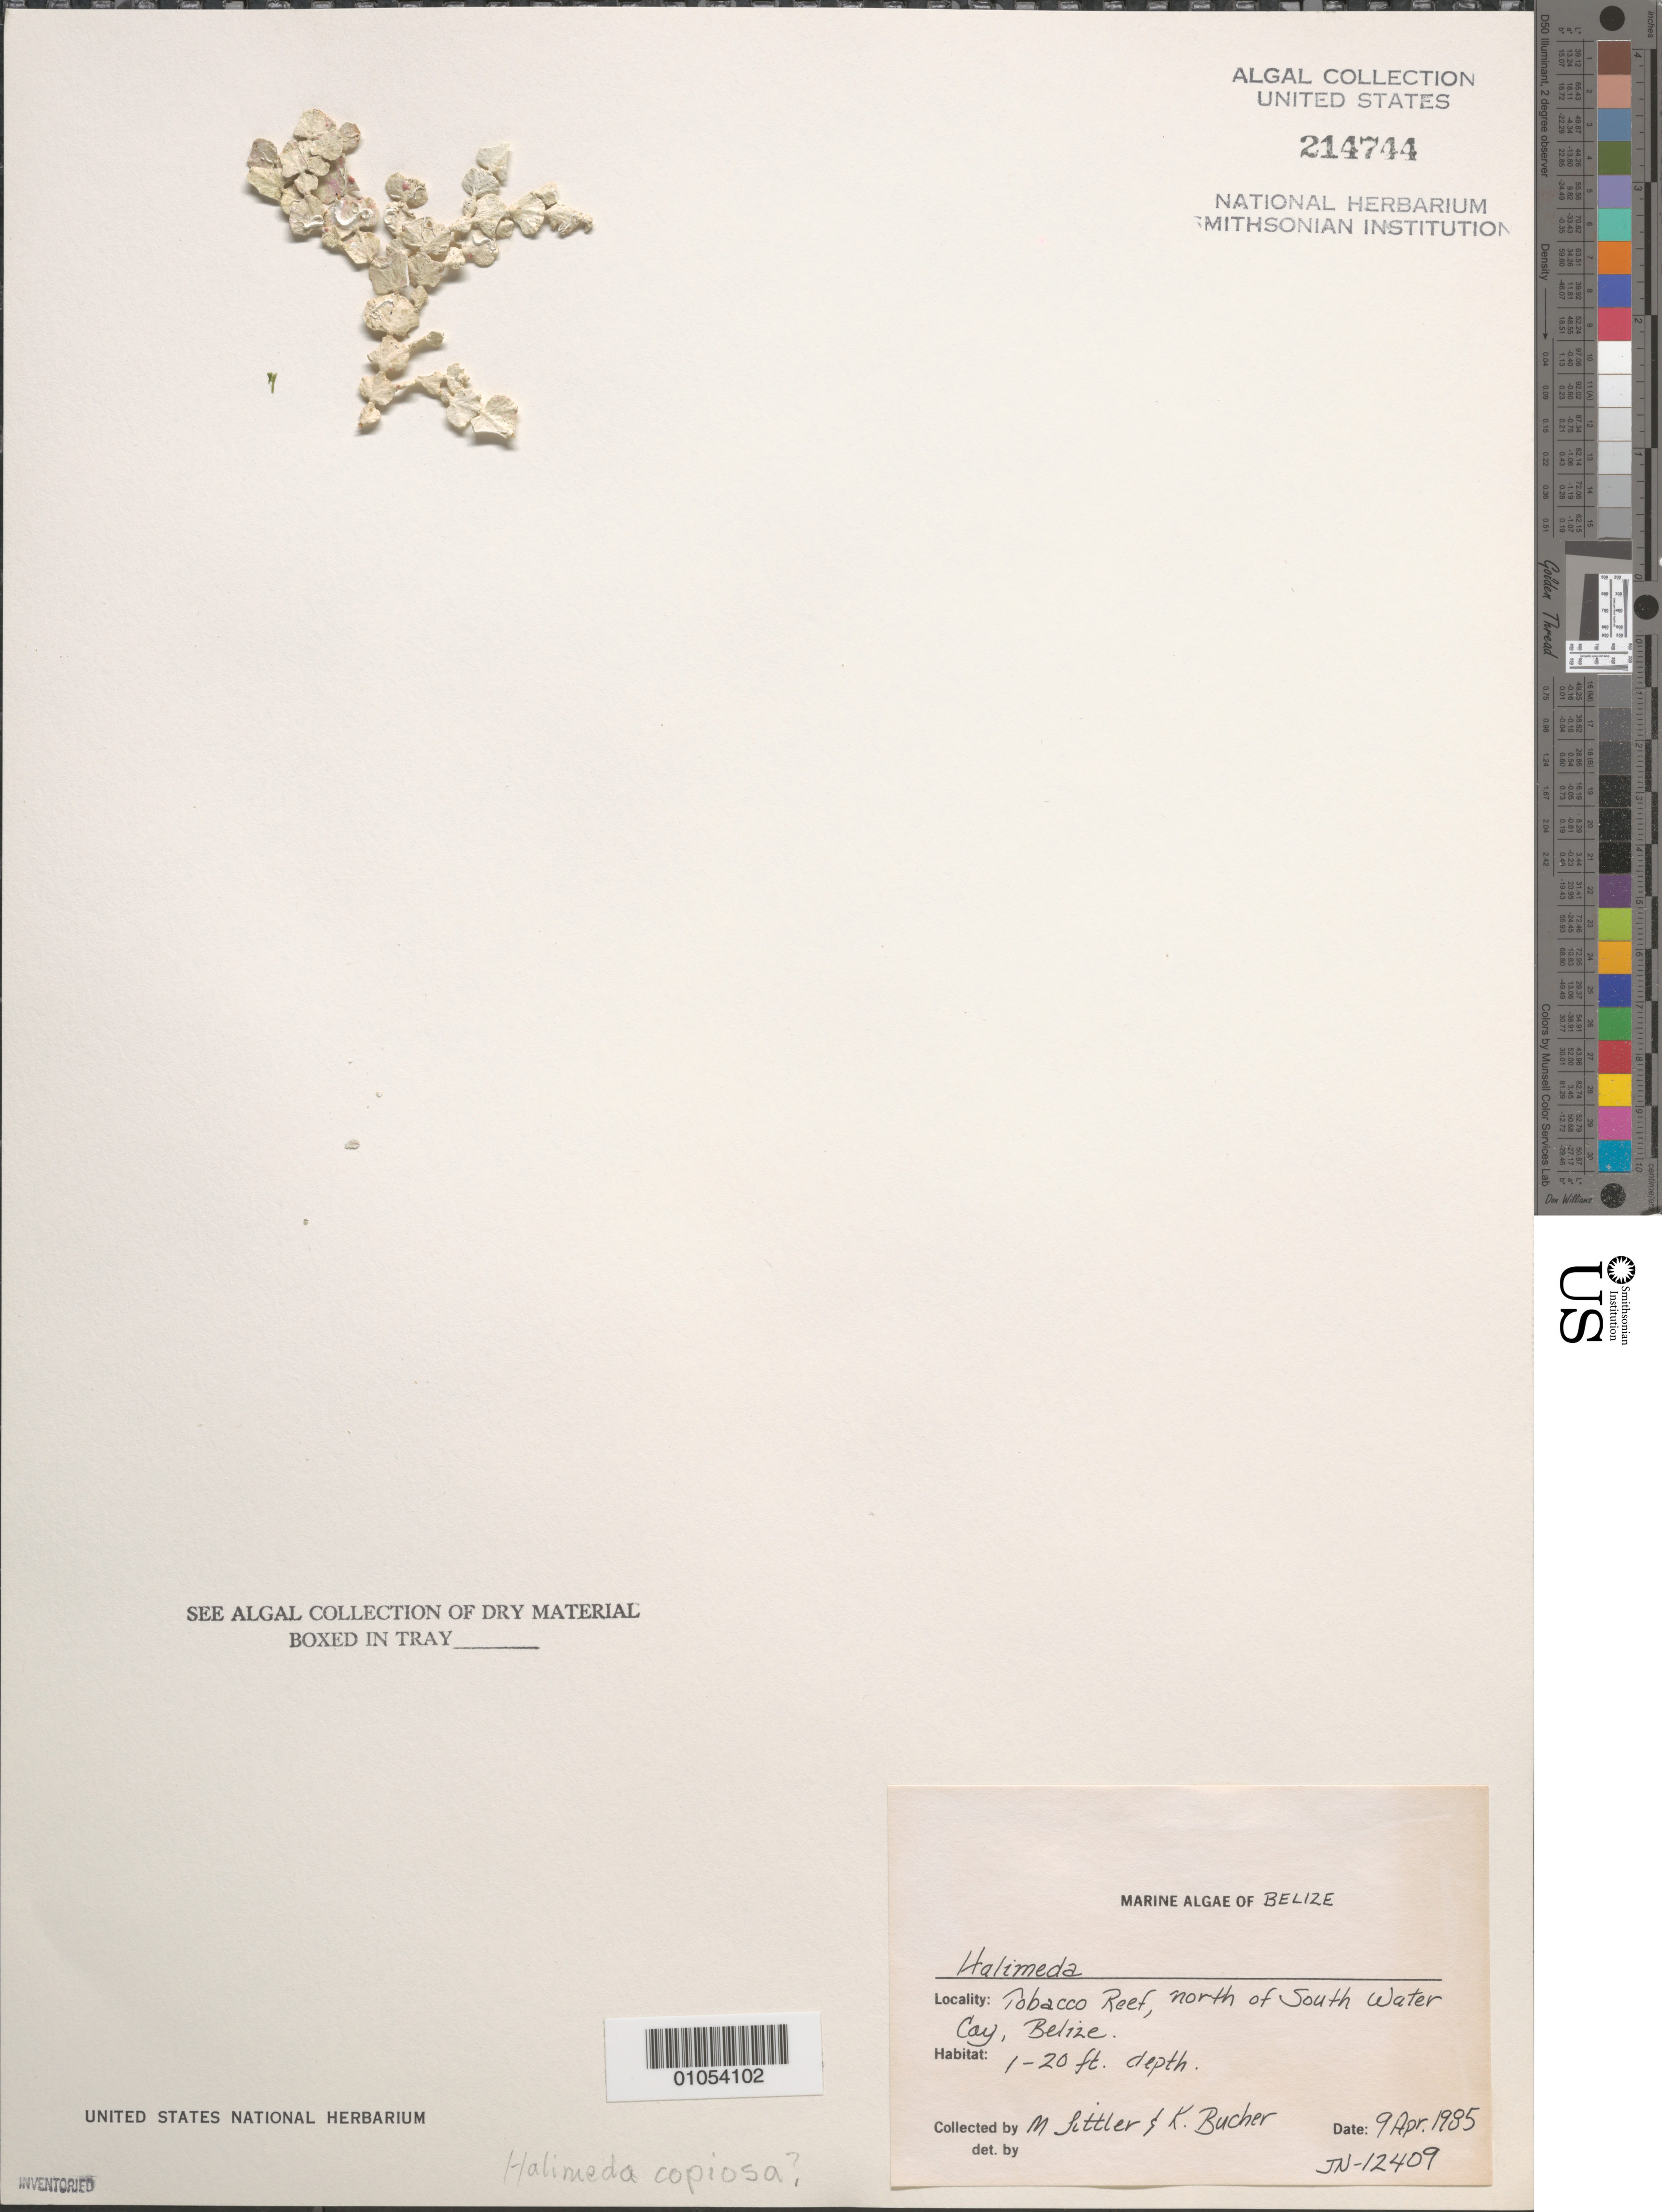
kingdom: Plantae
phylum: Chlorophyta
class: Ulvophyceae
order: Bryopsidales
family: Halimedaceae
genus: Halimeda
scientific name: Halimeda copiosa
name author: Goreau & E.A. Graham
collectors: K. E. Bucher & M. M. Littler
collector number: JN-12409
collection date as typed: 09 Apr 1985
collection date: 1985-04-09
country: Belize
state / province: Stann Creek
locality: Tobacco Reef, north of South Water Cay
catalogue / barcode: US 214744